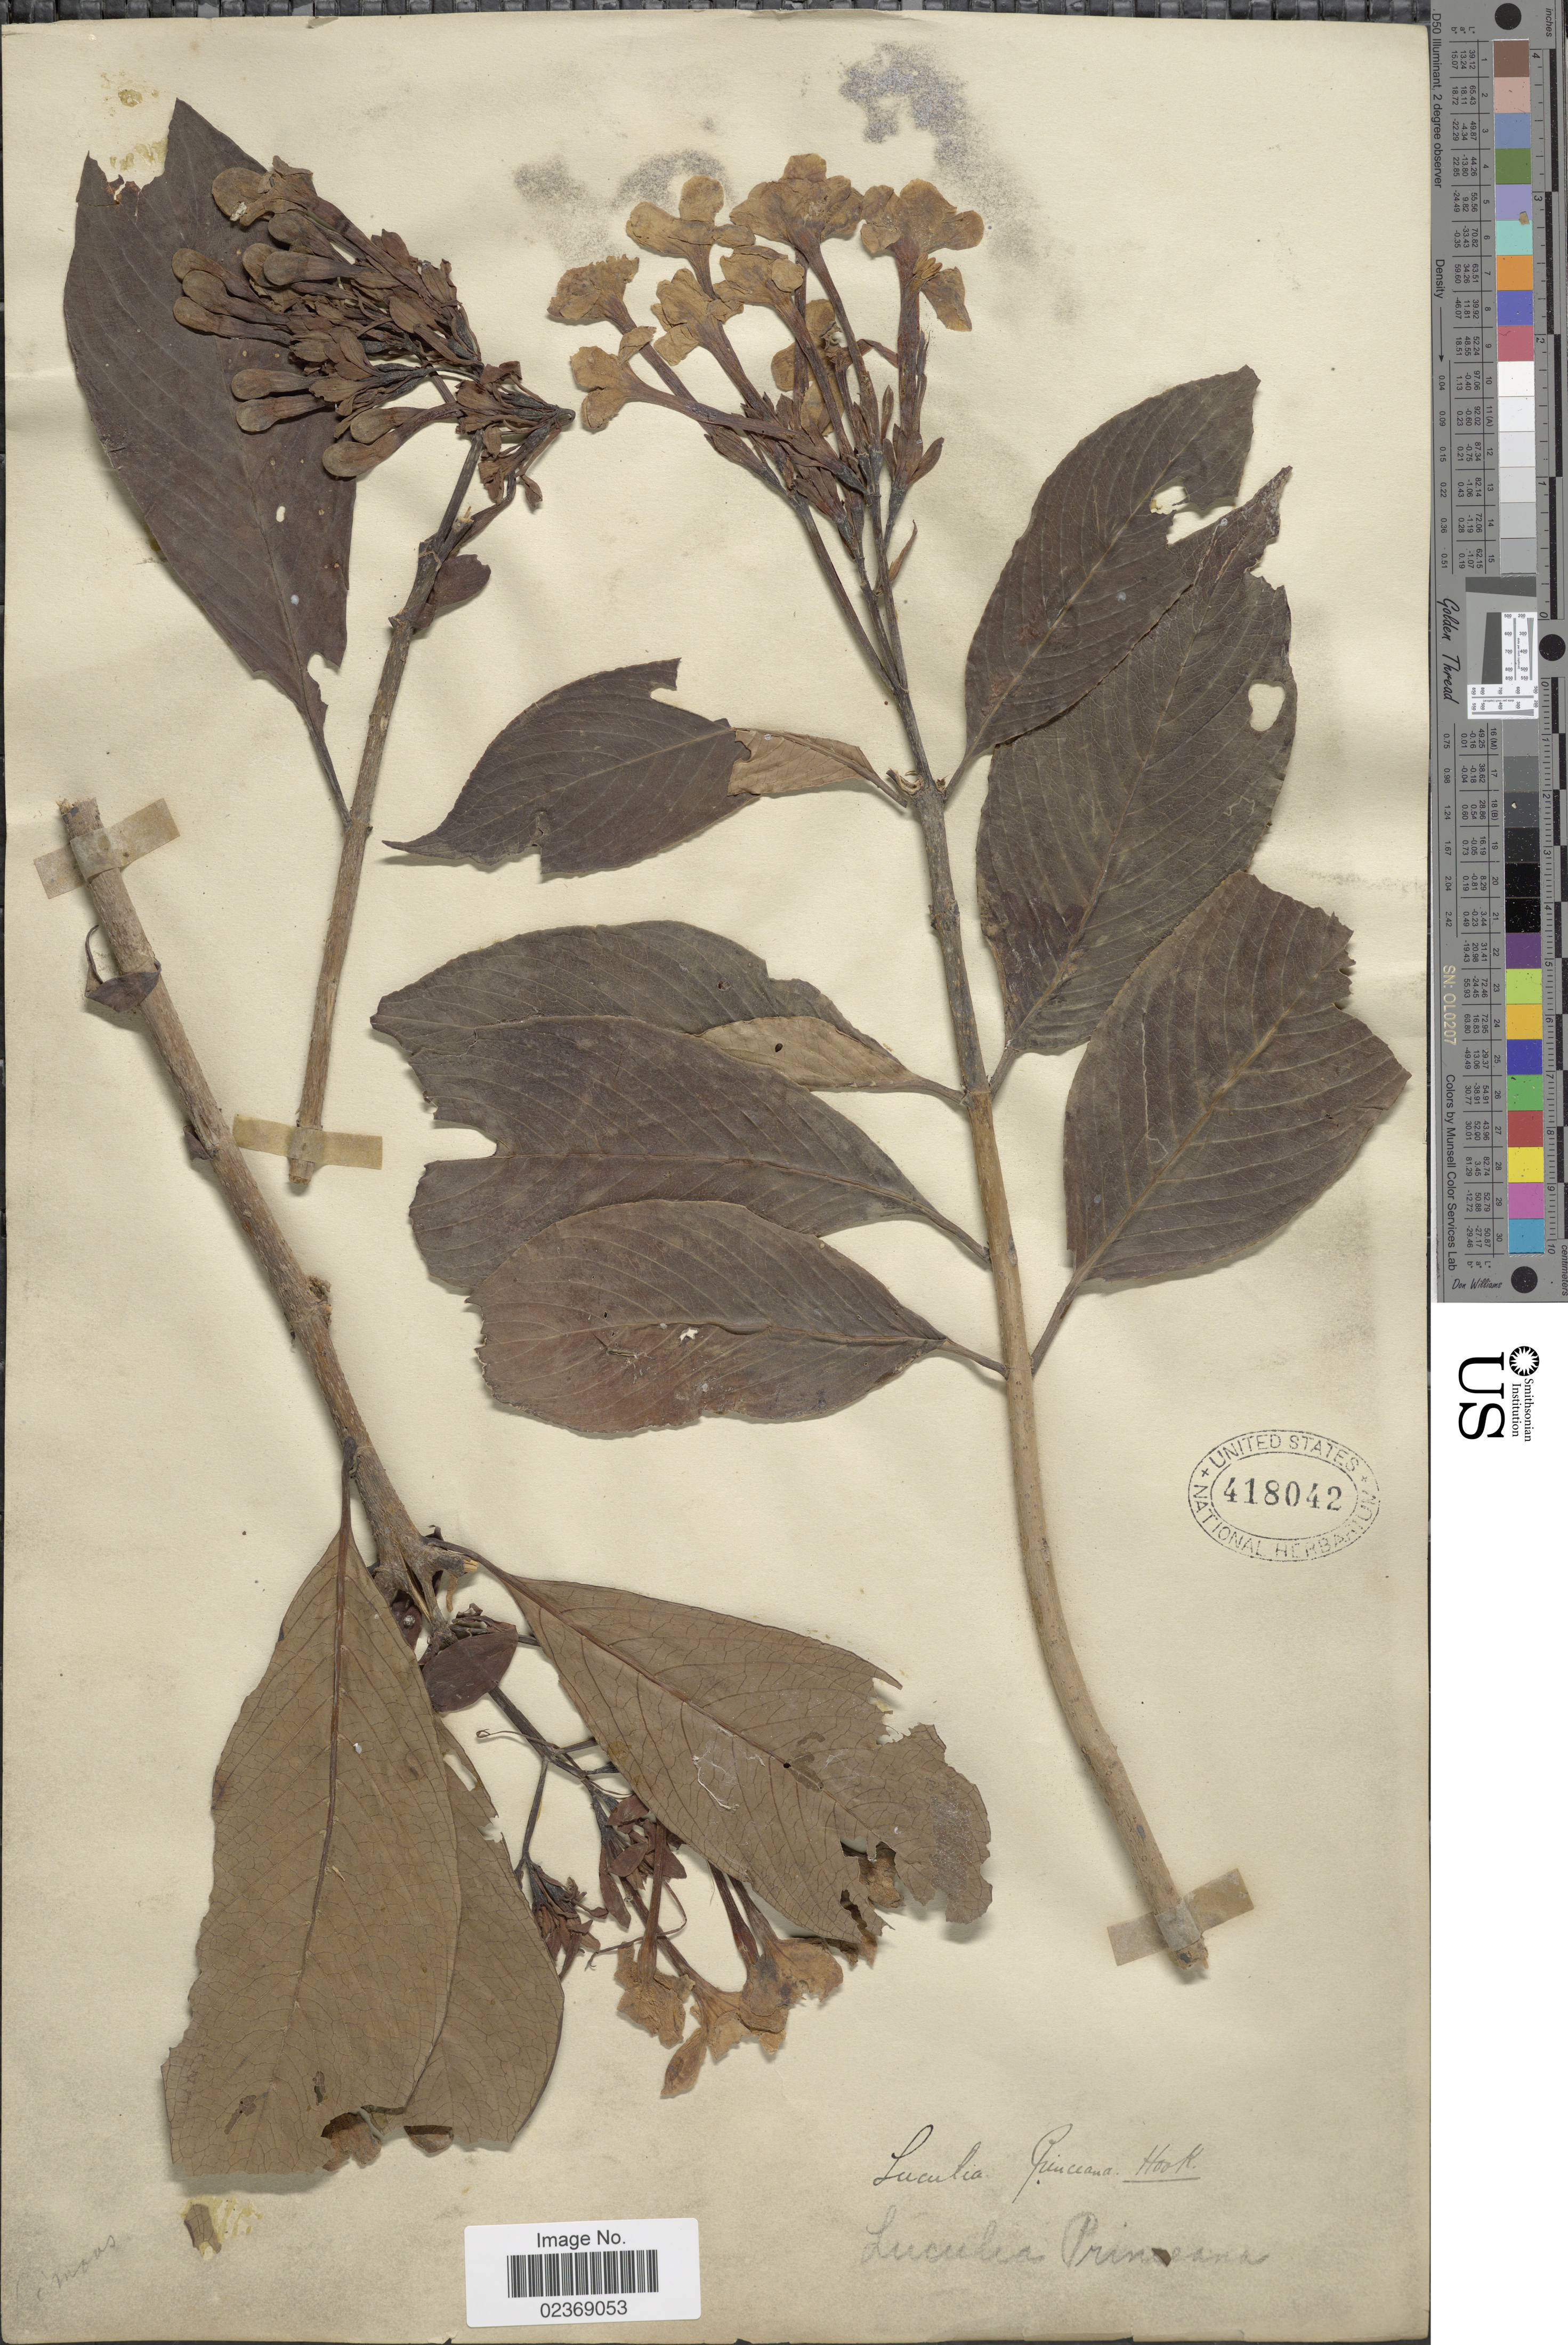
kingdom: Plantae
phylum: Tracheophyta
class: Magnoliopsida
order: Gentianales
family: Rubiaceae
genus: Luculia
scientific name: Luculia pinceana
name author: Hook.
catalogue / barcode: US 418042